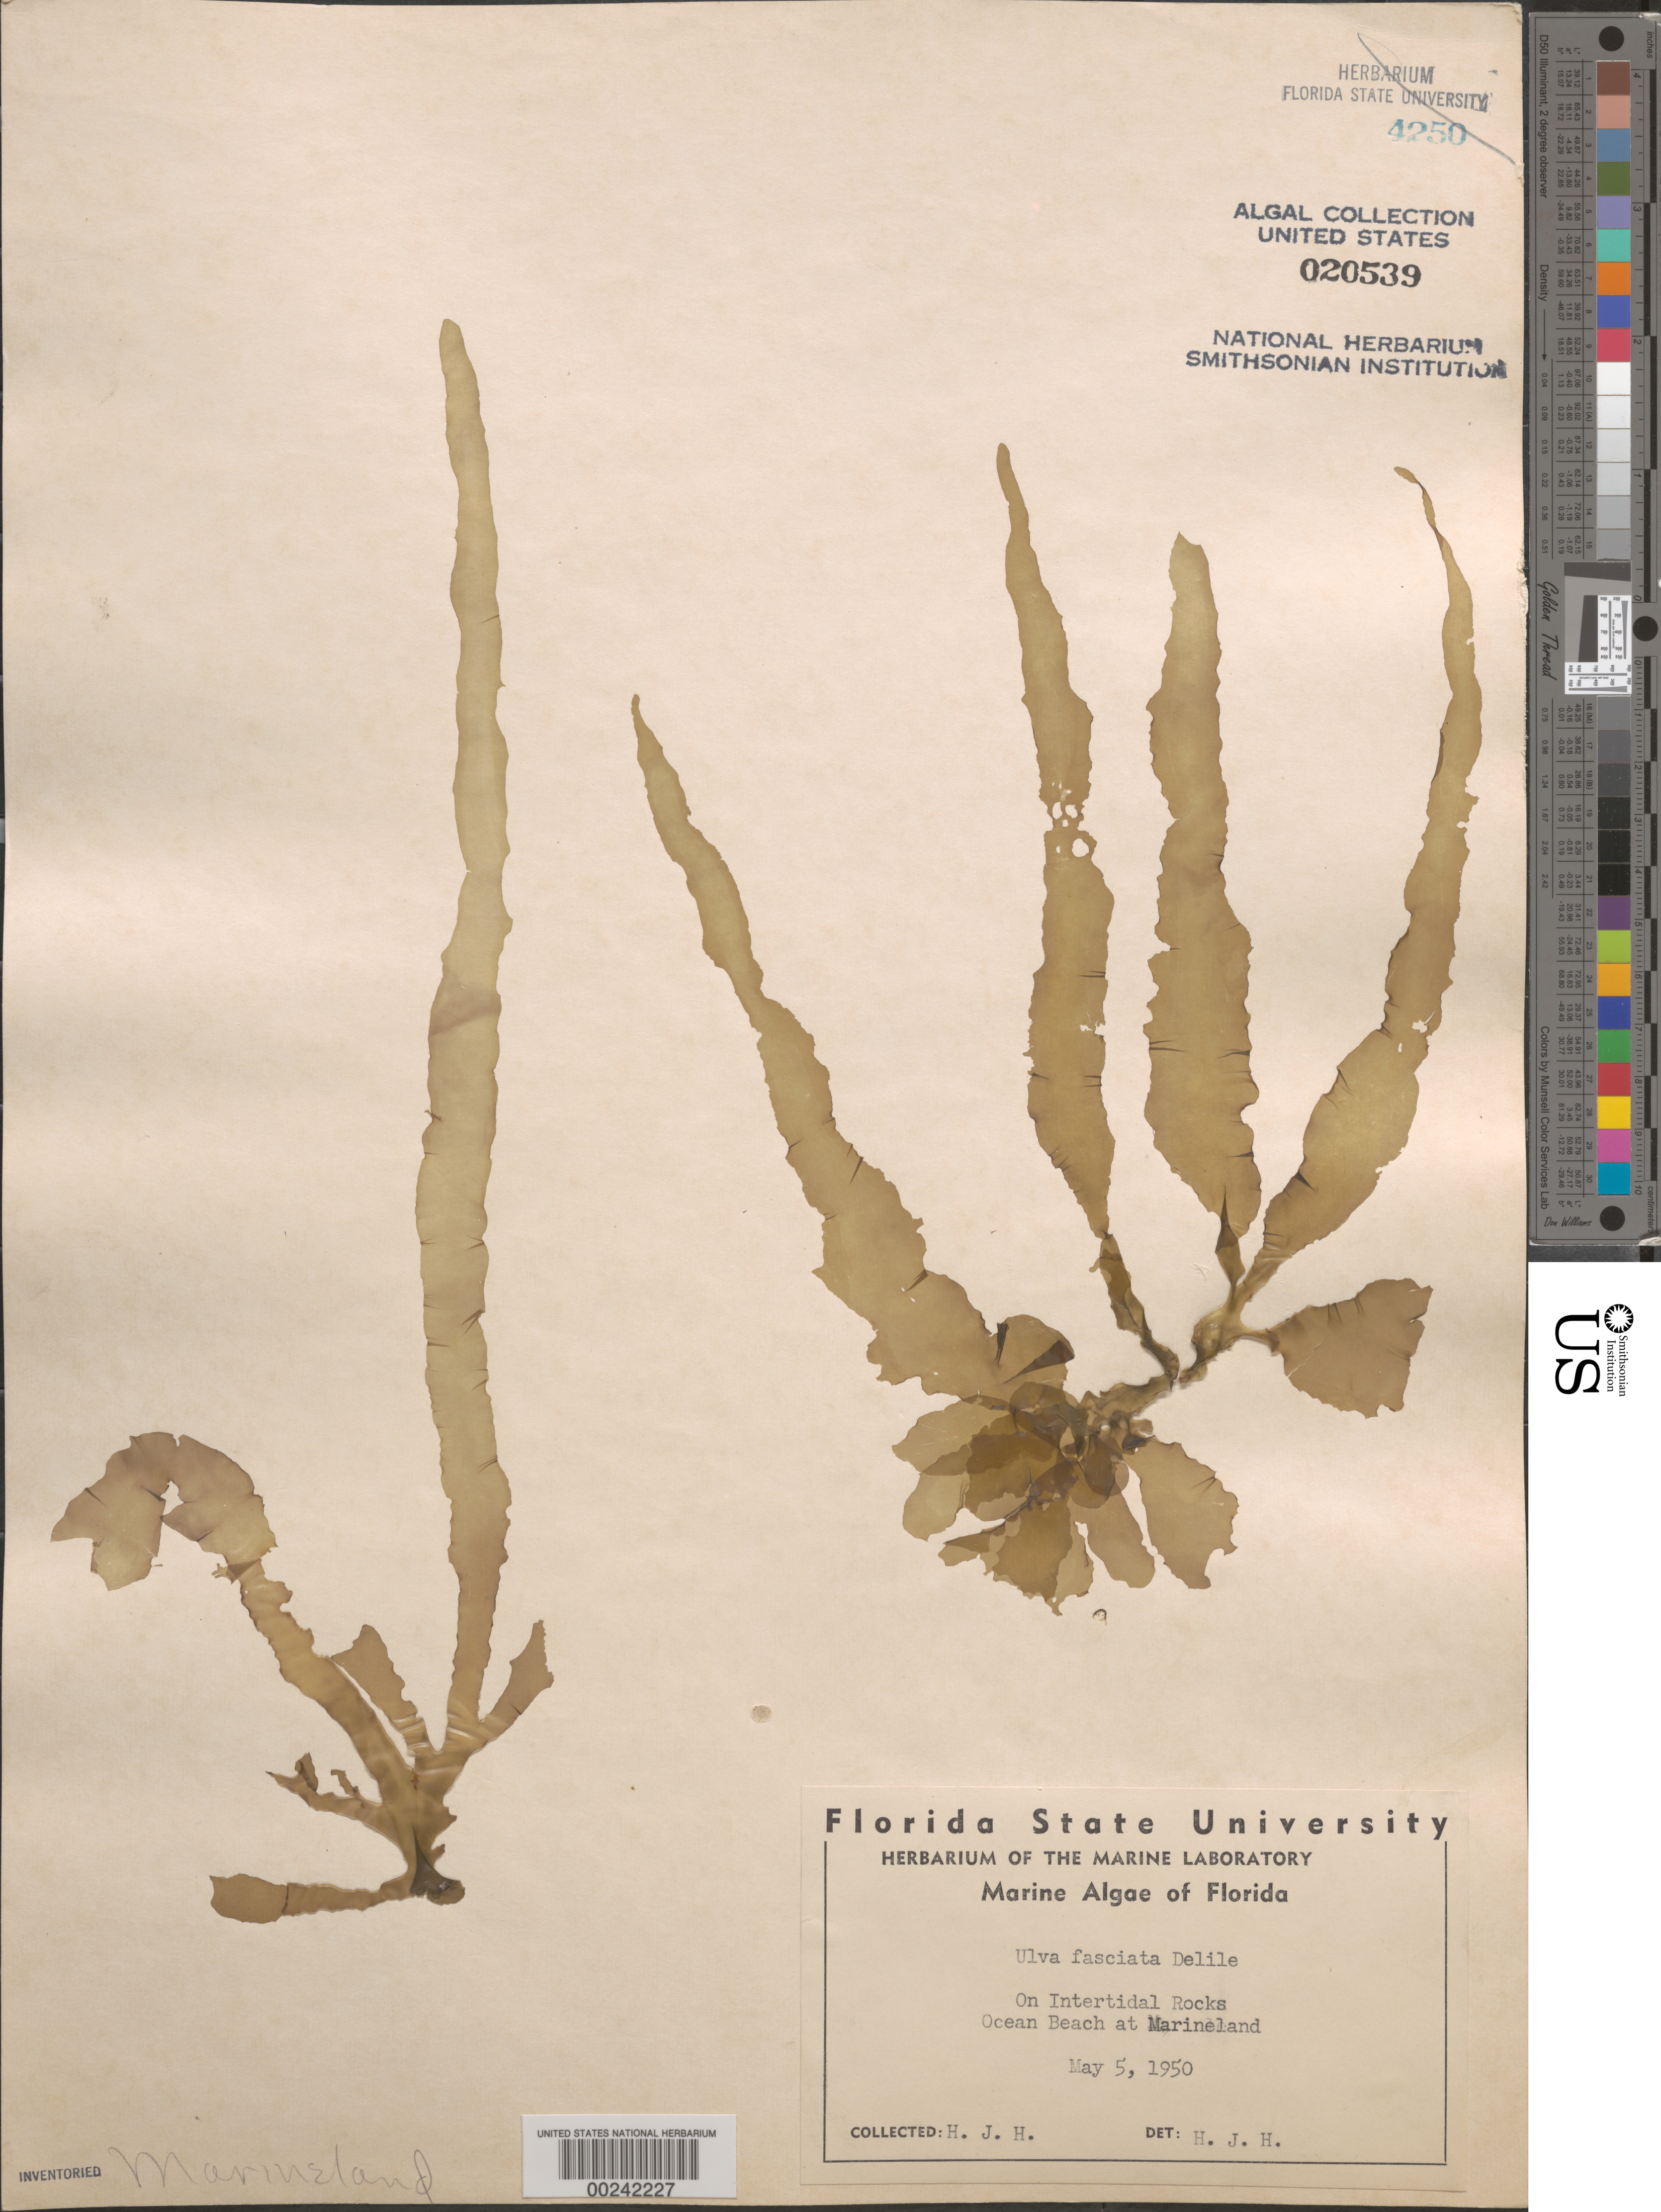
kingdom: Plantae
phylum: Chlorophyta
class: Ulvophyceae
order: Ulvales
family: Ulvaceae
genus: Ulva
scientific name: Ulva lactuca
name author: L.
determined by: Algae name updating Project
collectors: H. J. Humm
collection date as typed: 05 May 1950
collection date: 1950-05-05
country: United States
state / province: Florida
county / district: Flagler County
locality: Marineland ocean beach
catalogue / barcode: US 20539